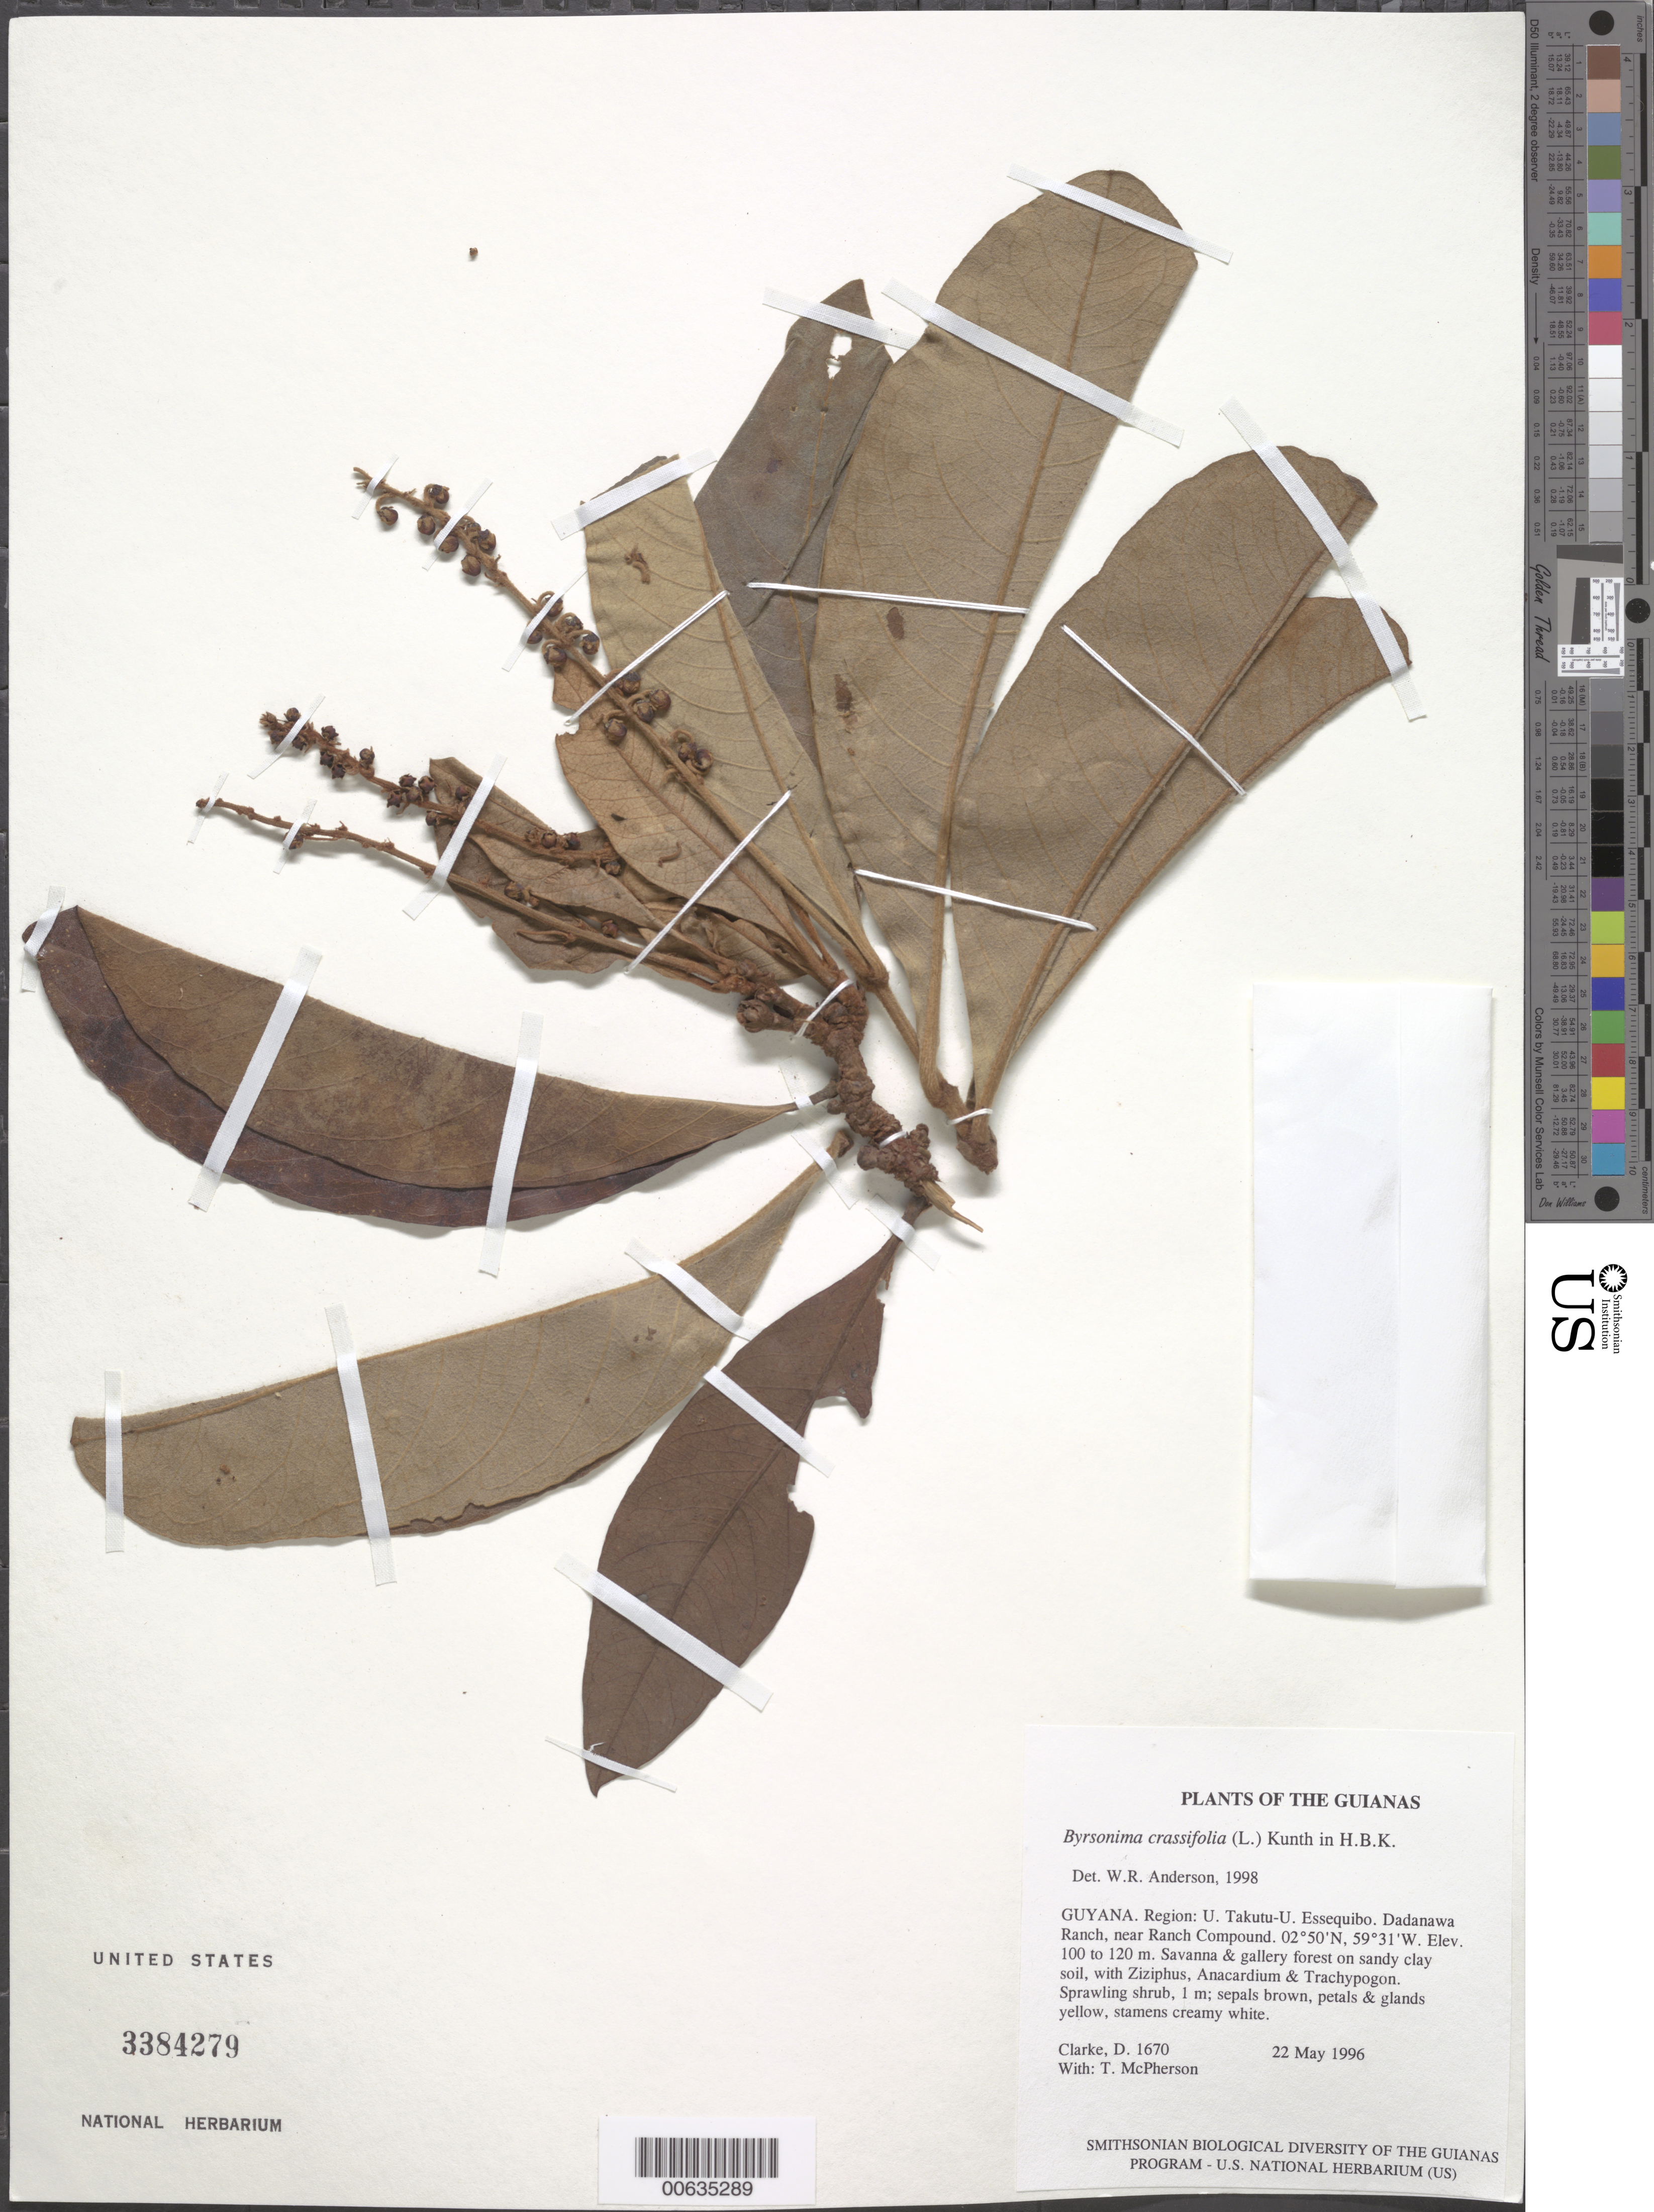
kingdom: Plantae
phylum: Tracheophyta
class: Magnoliopsida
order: Malpighiales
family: Malpighiaceae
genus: Byrsonima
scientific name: Byrsonima crassifolia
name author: (L.) Kunth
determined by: Anderson, W. R., (MICH), University of Michigan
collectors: H. D. Clarke & T. McPherson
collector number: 1670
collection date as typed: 22 May 1996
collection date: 1996-05-22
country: Guyana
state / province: U. Takutu-U. Essequibo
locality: Dadanawa Ranch, near Ranch Compound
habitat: Savanna & gallery forest on sandy clay soil, with Ziziphus, Anacardium & Trachypogon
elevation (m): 100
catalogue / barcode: US 3384279